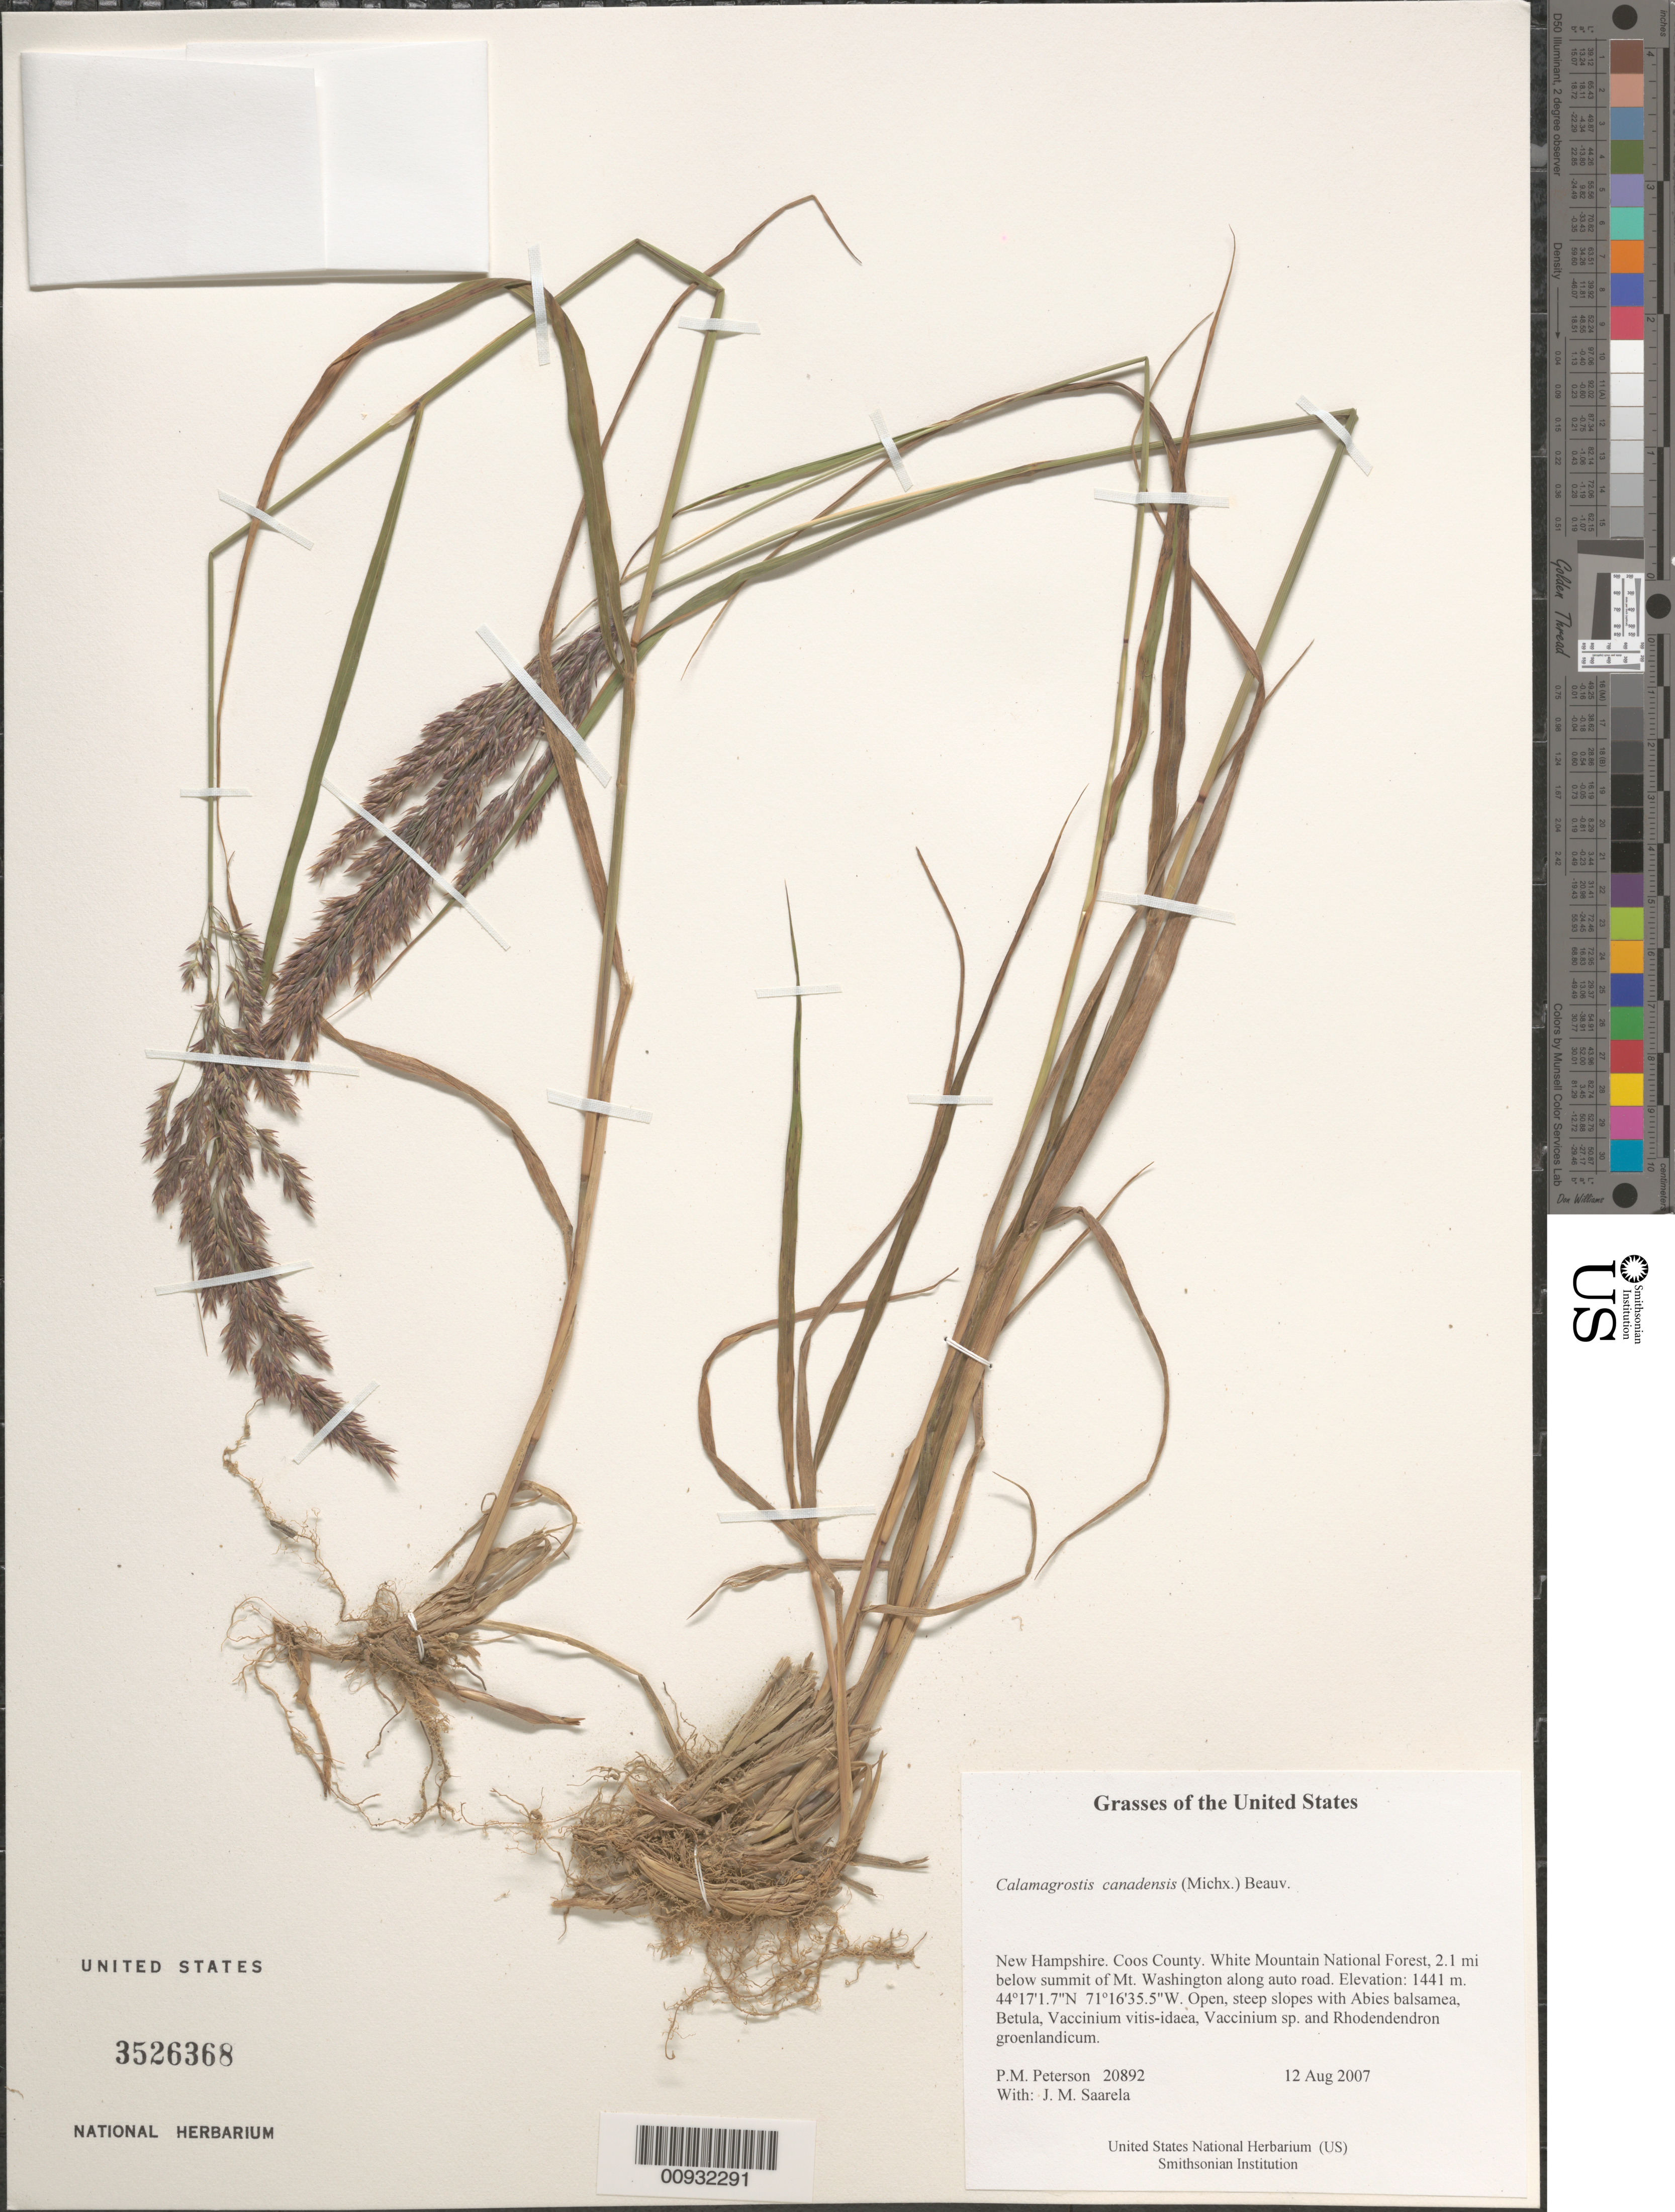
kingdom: Plantae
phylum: Tracheophyta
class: Liliopsida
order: Poales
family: Poaceae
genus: Calamagrostis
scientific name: Calamagrostis canadensis var. langsdorffii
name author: (Link) Inman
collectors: P. M. Peterson & J. Saarela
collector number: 20892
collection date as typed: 12 Aug 2007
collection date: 2007-08-12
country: United States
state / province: New Hampshire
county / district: Coos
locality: White Mountain National Forest, 2.1 mi below summit of Mt. Washington along auto road.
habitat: Open, steep slopes with Abies balsamea, Betula, Vaccinium vitis-idaea, Vaccinium sp. and Rhodendendron groenlandicum.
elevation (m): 1441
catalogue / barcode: US 3526368